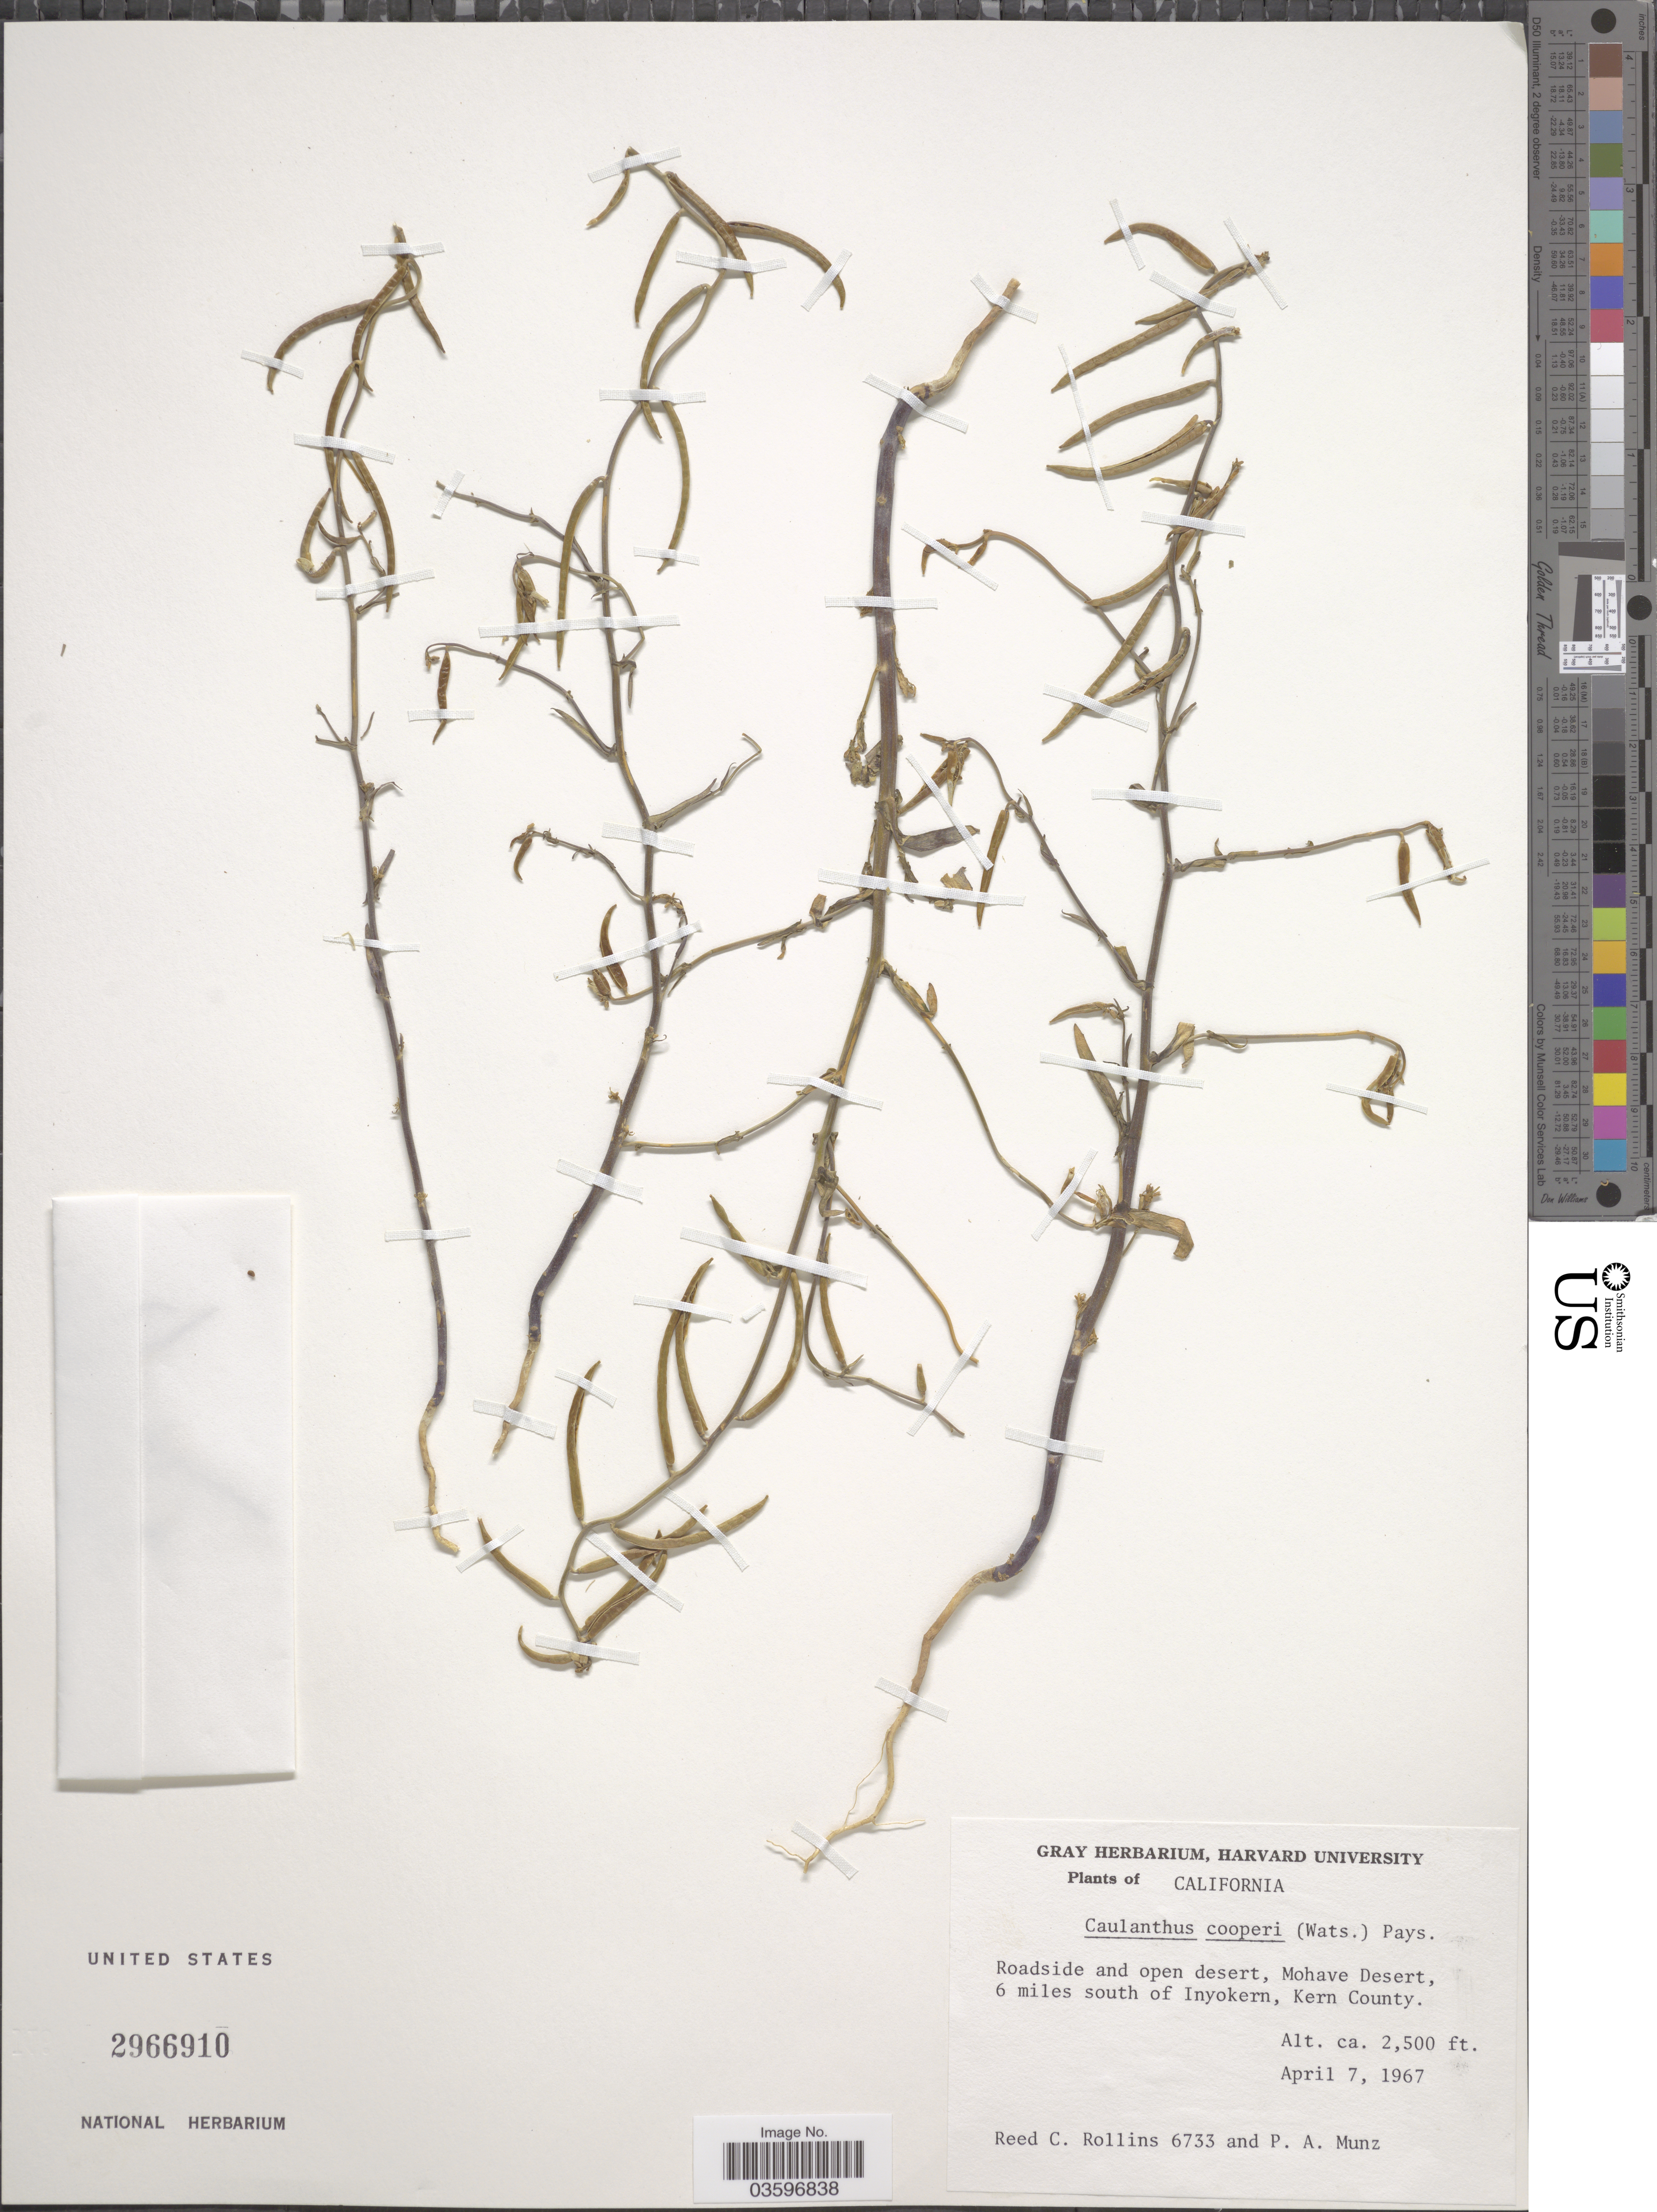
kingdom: Plantae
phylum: Tracheophyta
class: Magnoliopsida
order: Brassicales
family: Brassicaceae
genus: Caulanthus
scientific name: Caulanthus cooperi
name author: (S. Watson) Payson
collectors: R. C. Rollins & P. A. Munz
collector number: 6733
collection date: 1967-04-07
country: United States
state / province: California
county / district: Kern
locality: Mohave Desert, 6 miles south of Inyokern, Kern County.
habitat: roadside and open desert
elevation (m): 762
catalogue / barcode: US 2966910